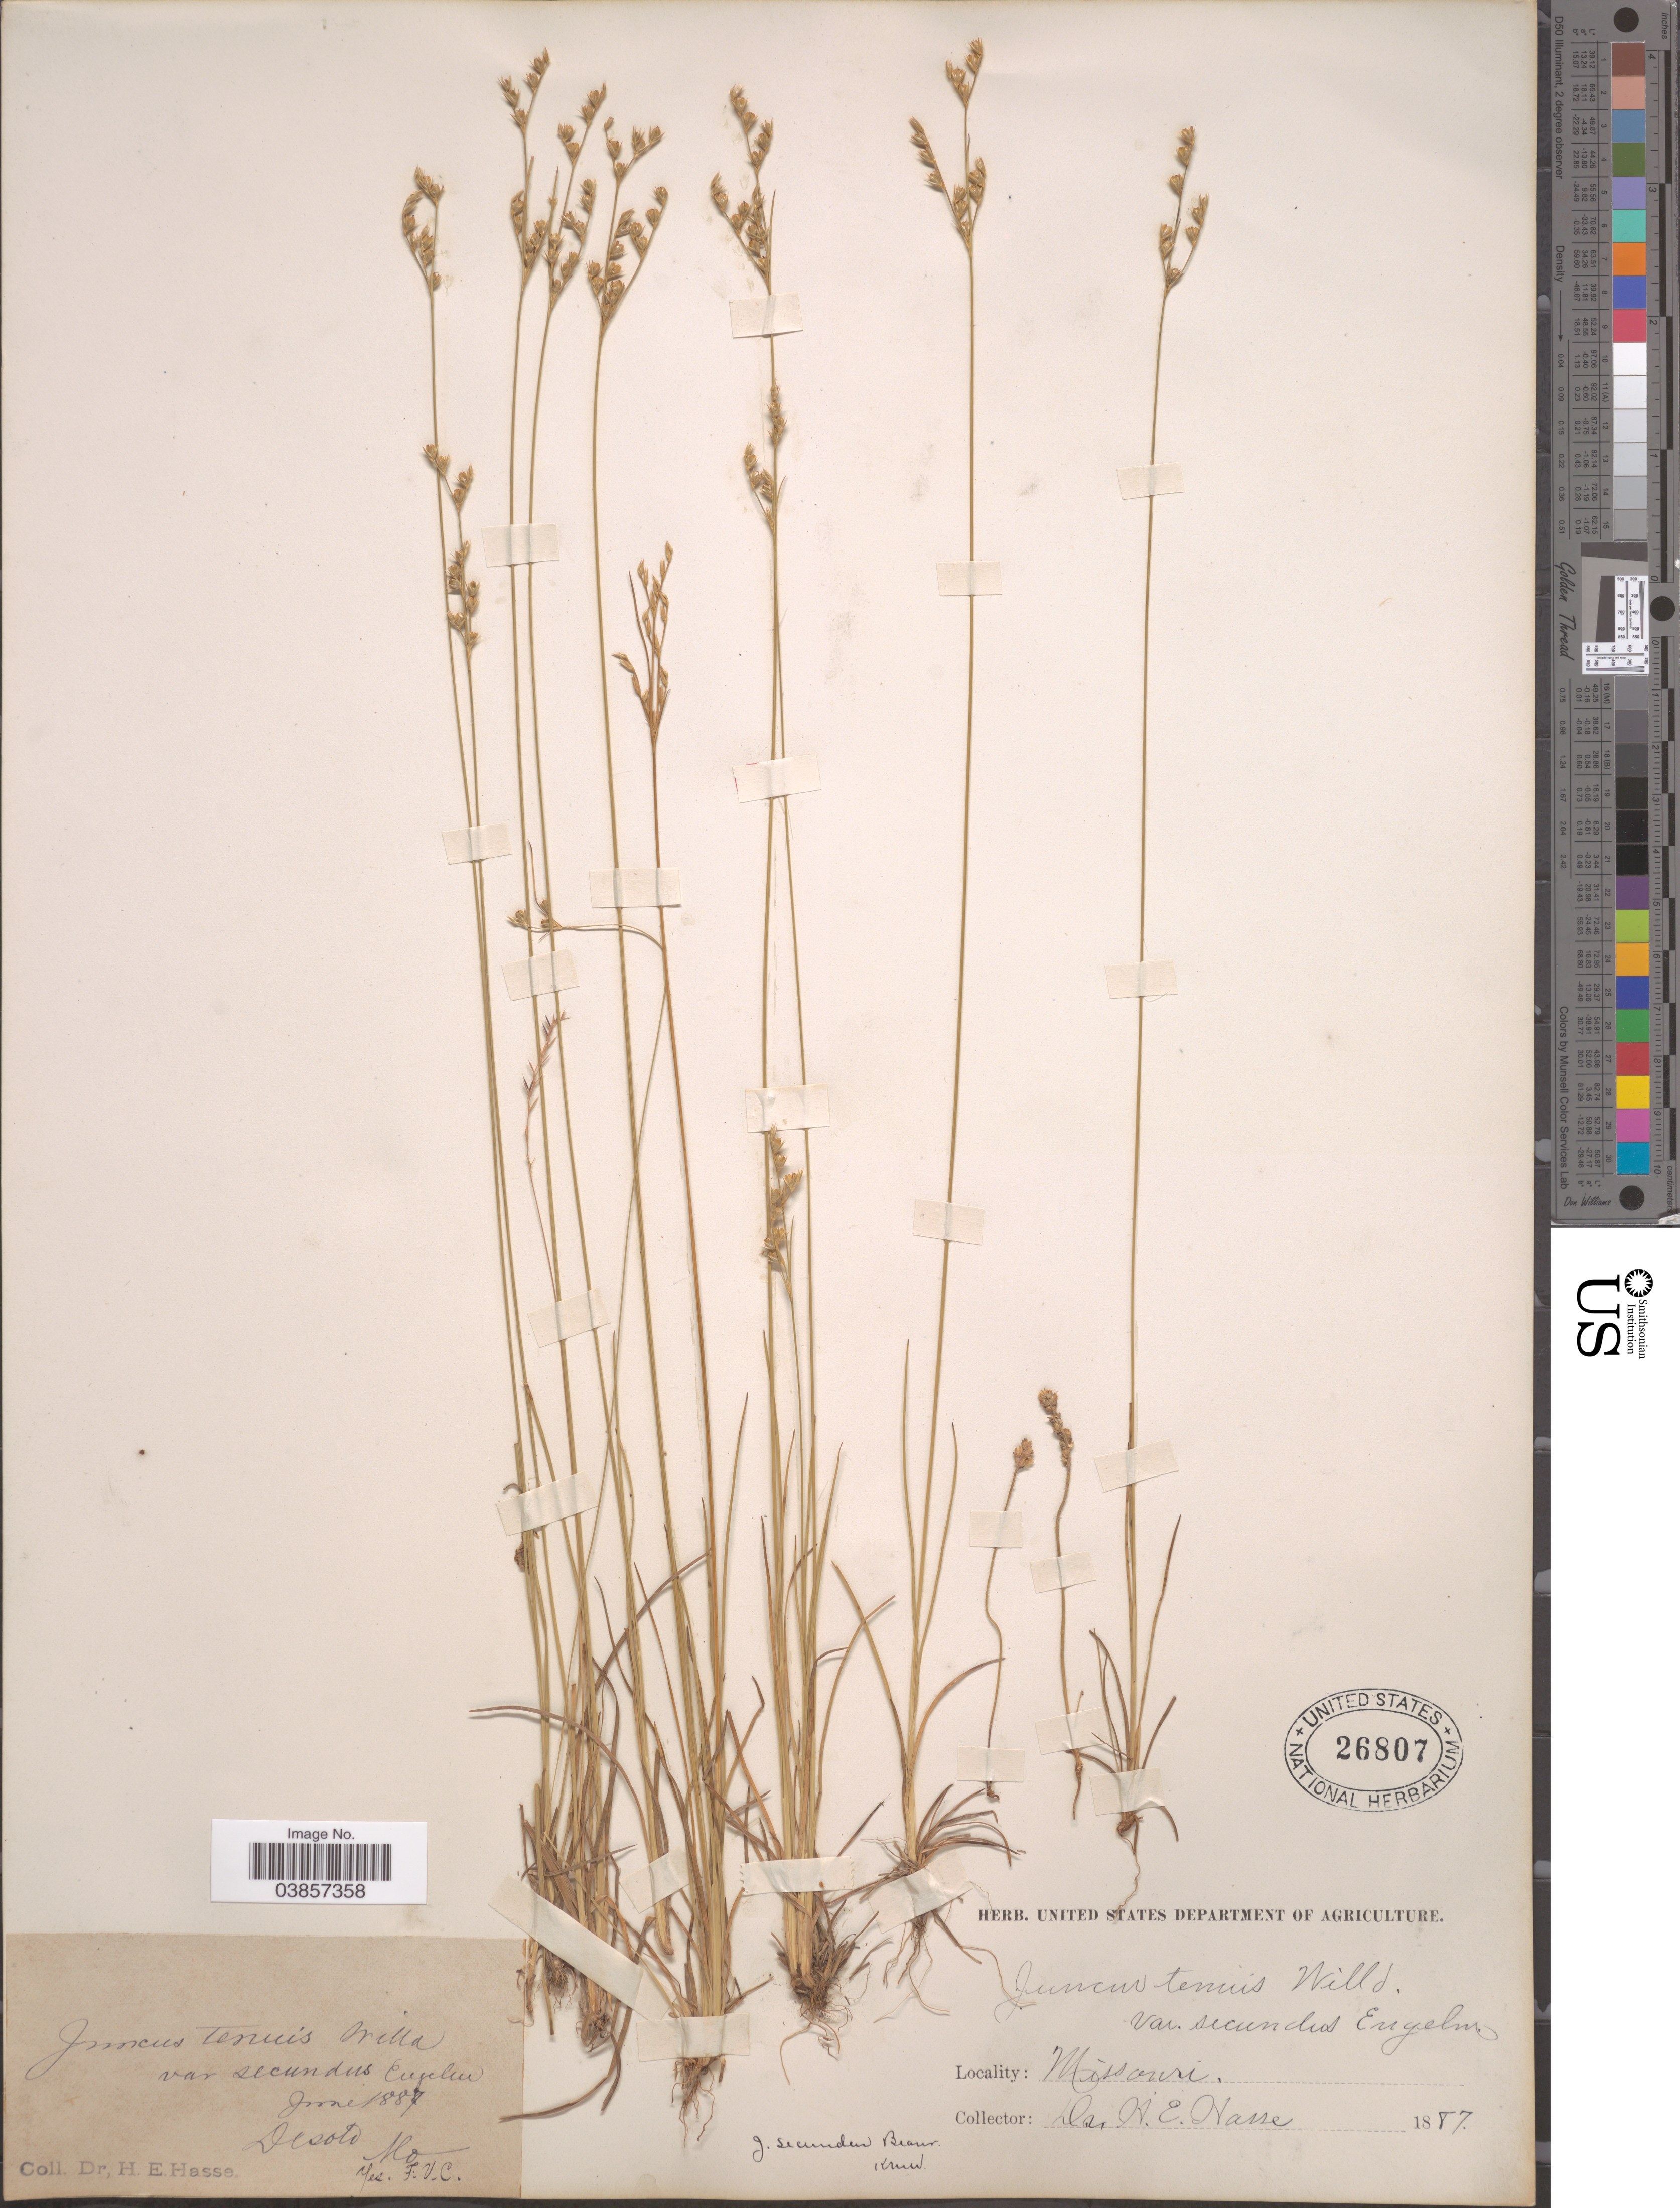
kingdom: Plantae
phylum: Tracheophyta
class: Liliopsida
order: Poales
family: Juncaceae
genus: Juncus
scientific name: Juncus secundus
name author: P. Beauv.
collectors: H. E. Hasse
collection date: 1887-06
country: United States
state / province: Missouri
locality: Desoto.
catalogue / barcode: US 26807